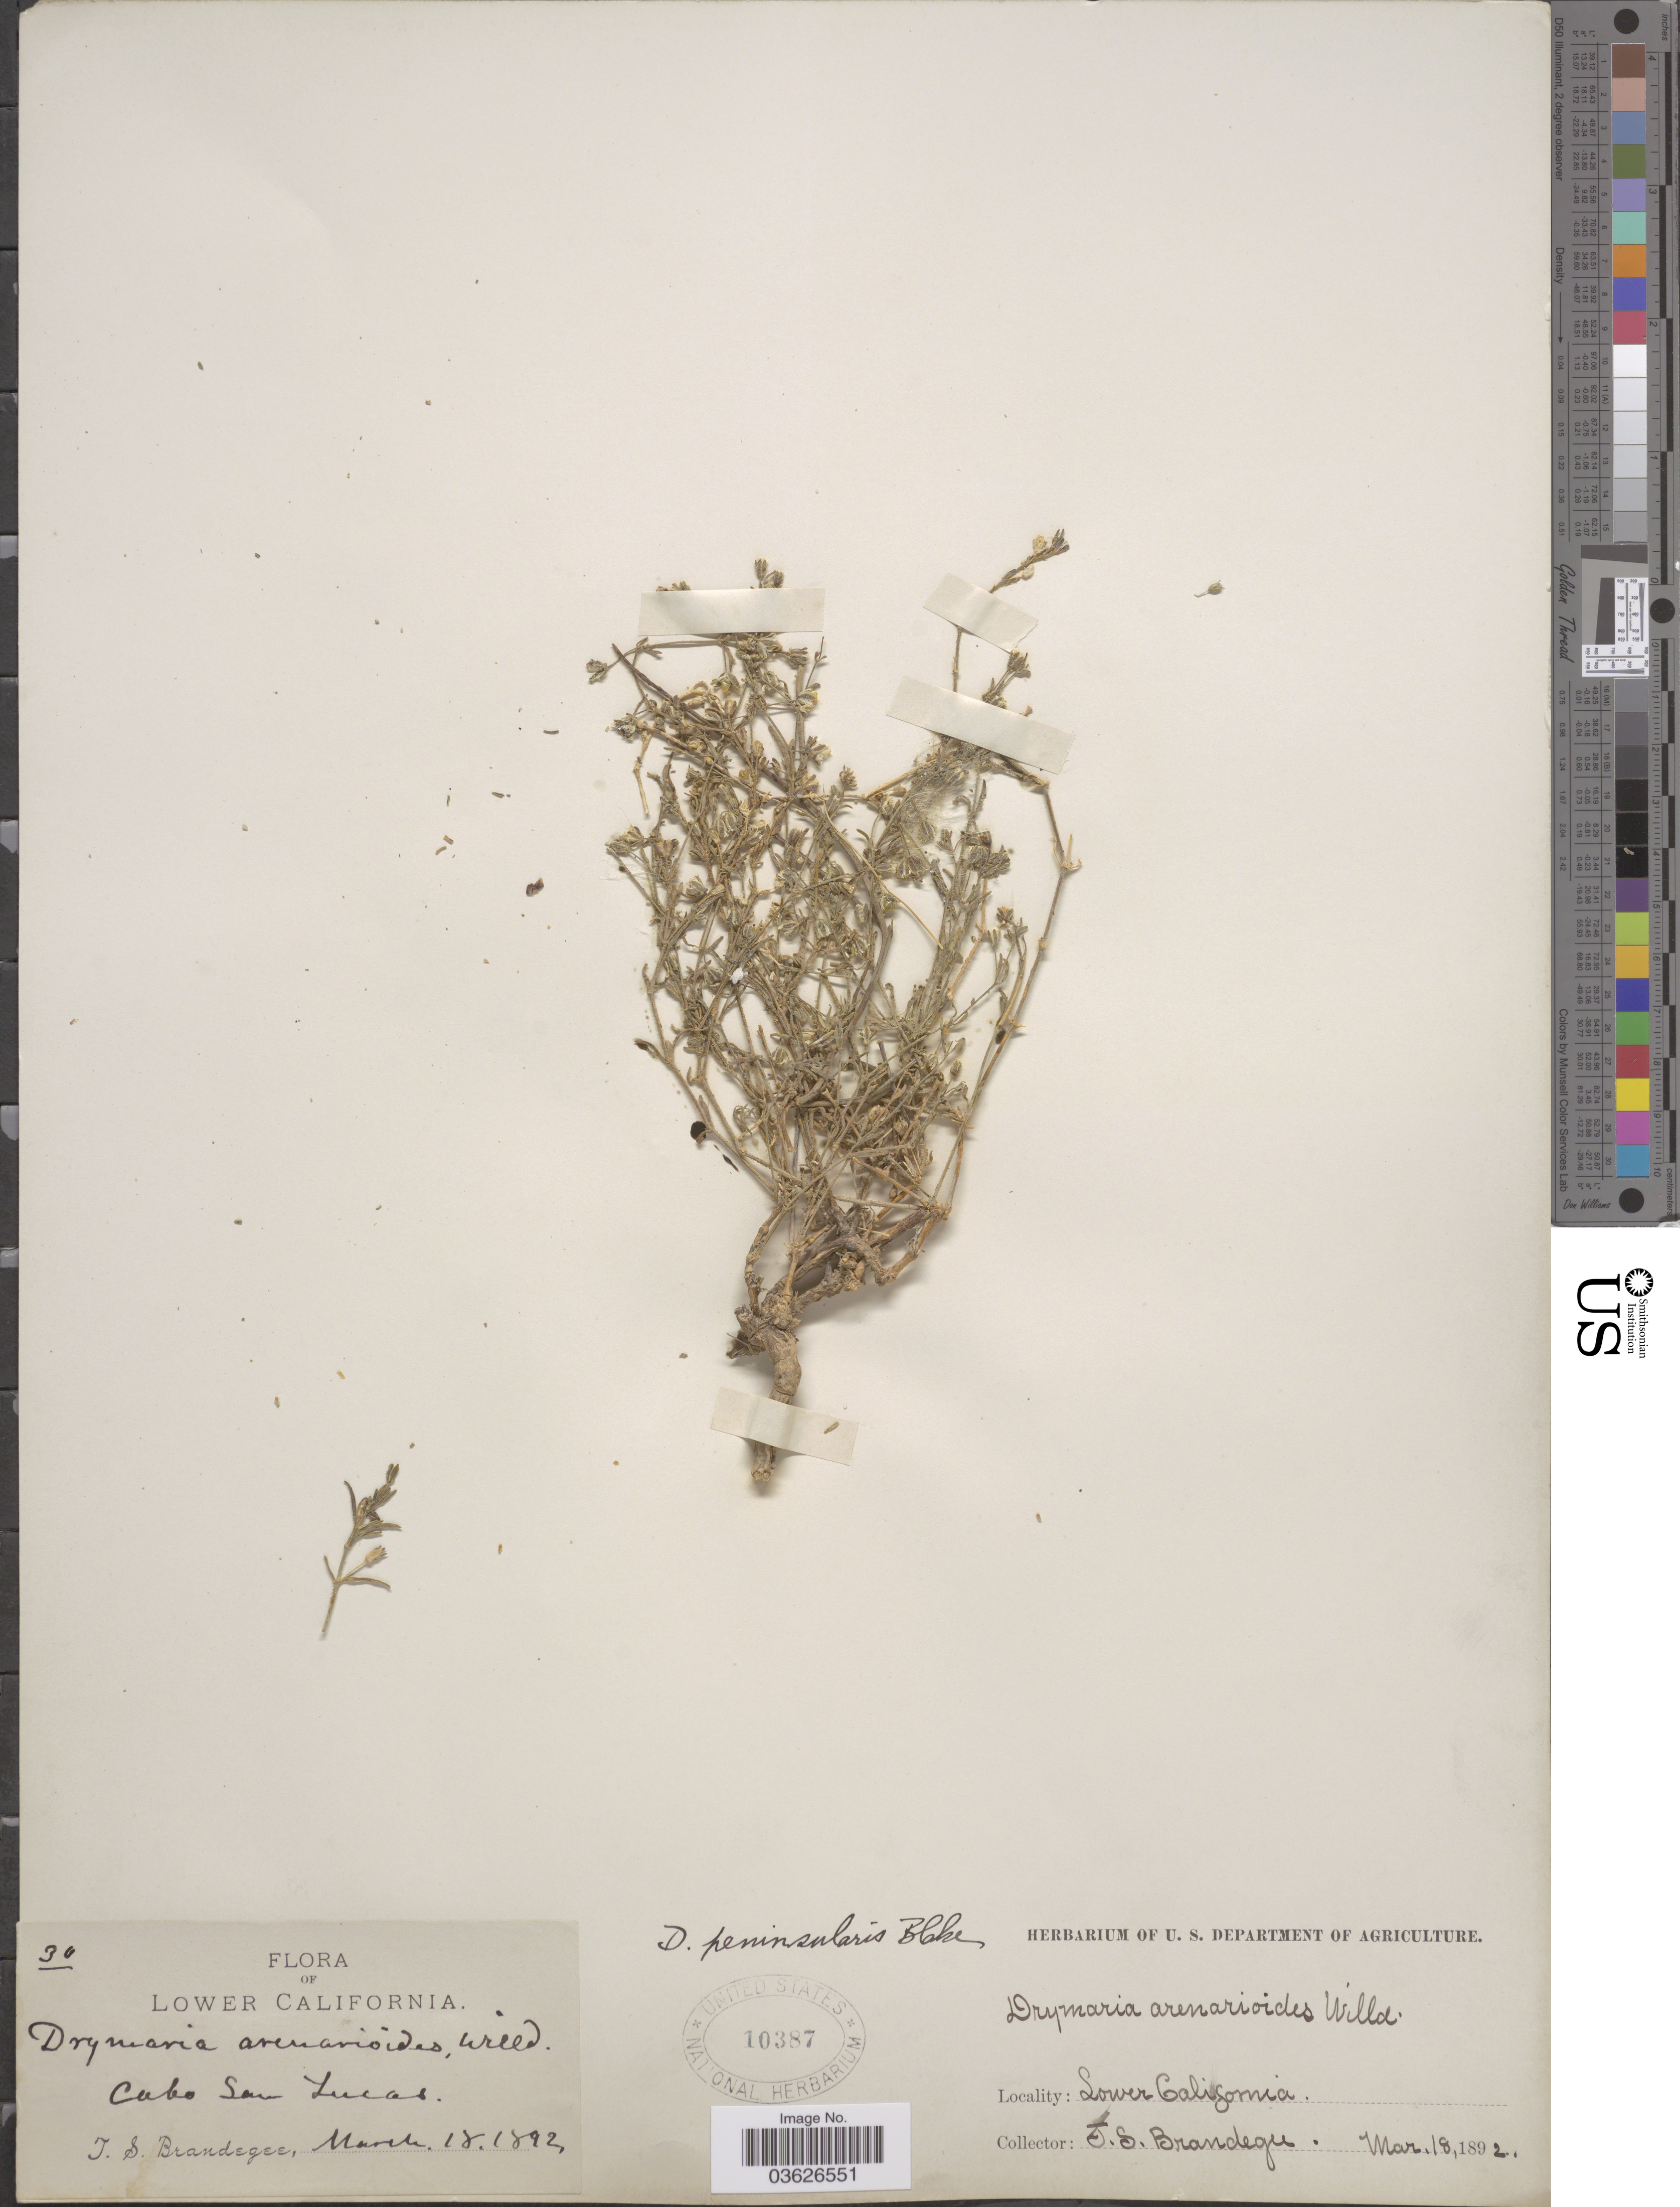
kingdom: Plantae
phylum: Tracheophyta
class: Magnoliopsida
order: Caryophyllales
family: Caryophyllaceae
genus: Drymaria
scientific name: Drymaria arenarioides subsp. peninsularis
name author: (S.F. Blake) J.A. Duke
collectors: T. S. Brandegee (herbarium)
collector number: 30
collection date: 1892-03-18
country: Mexico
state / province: Baja California Sur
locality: Lower California. Cabo San Lucas.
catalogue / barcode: US 10387